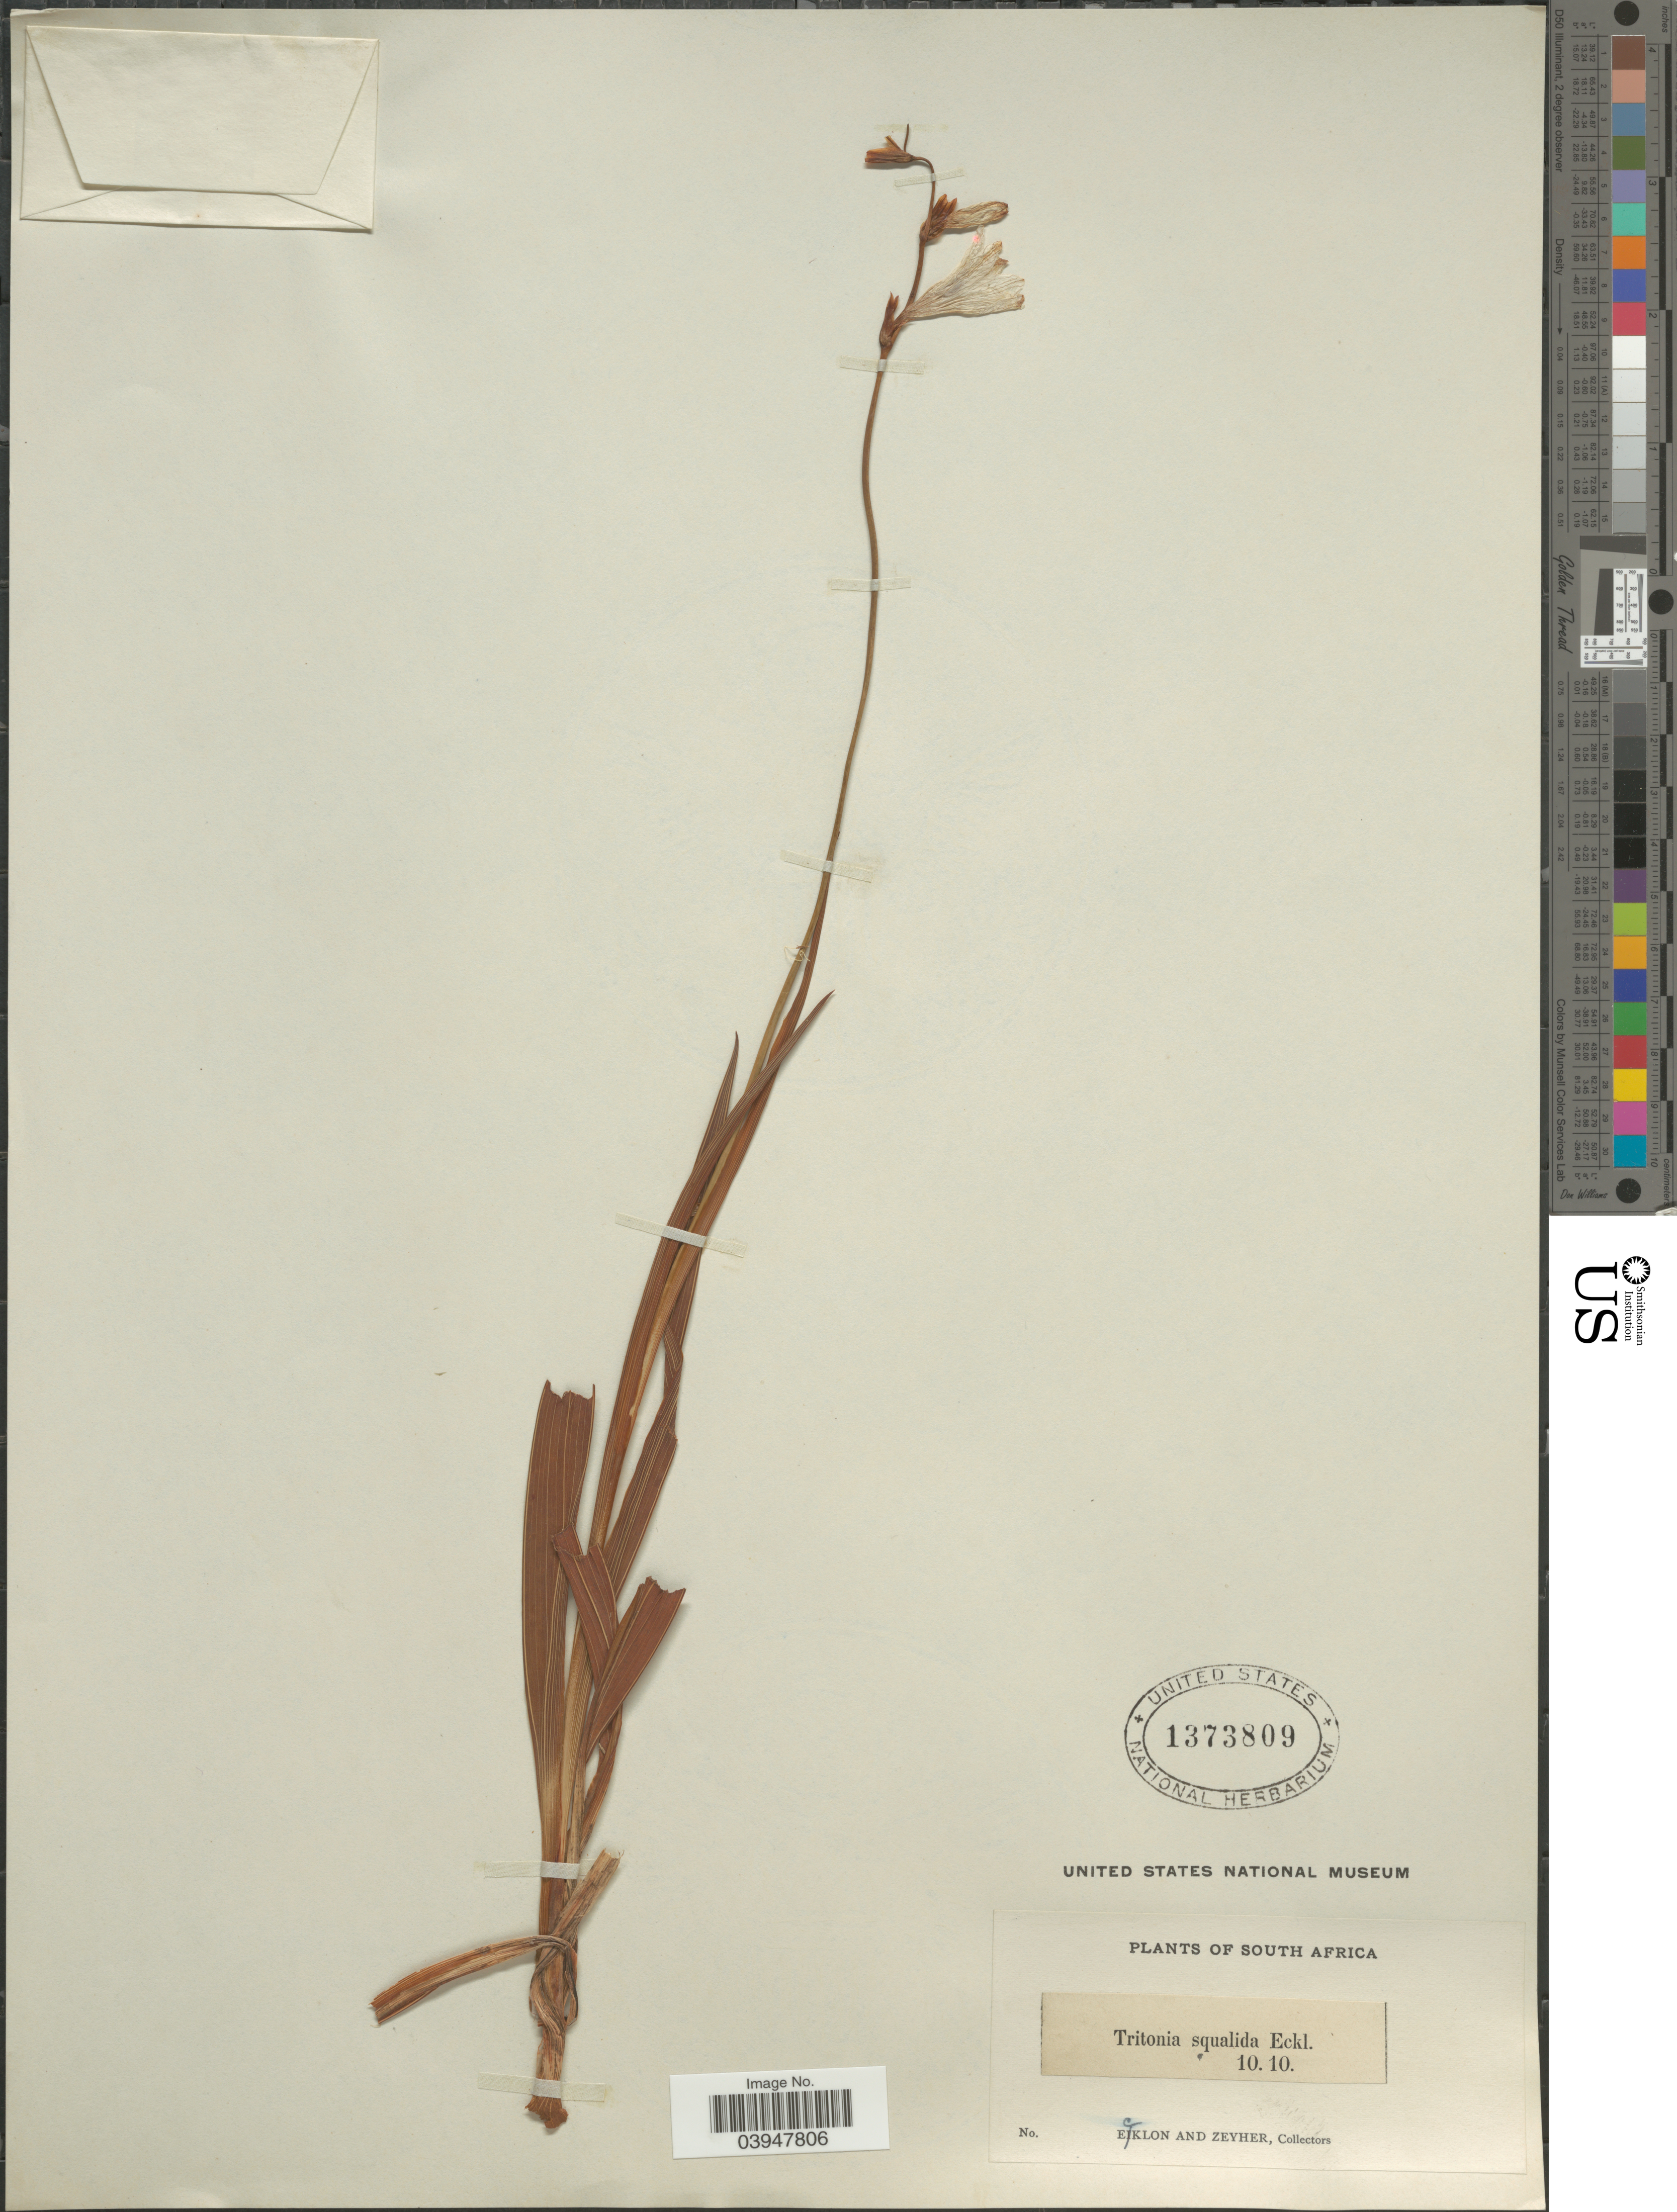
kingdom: Plantae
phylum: Tracheophyta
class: Liliopsida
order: Asparagales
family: Iridaceae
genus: Tritonia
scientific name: Tritonia squalida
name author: (Aiton) Ker Gawl.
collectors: -. Ecklon & -. Zeyher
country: South Africa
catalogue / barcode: US 1373809